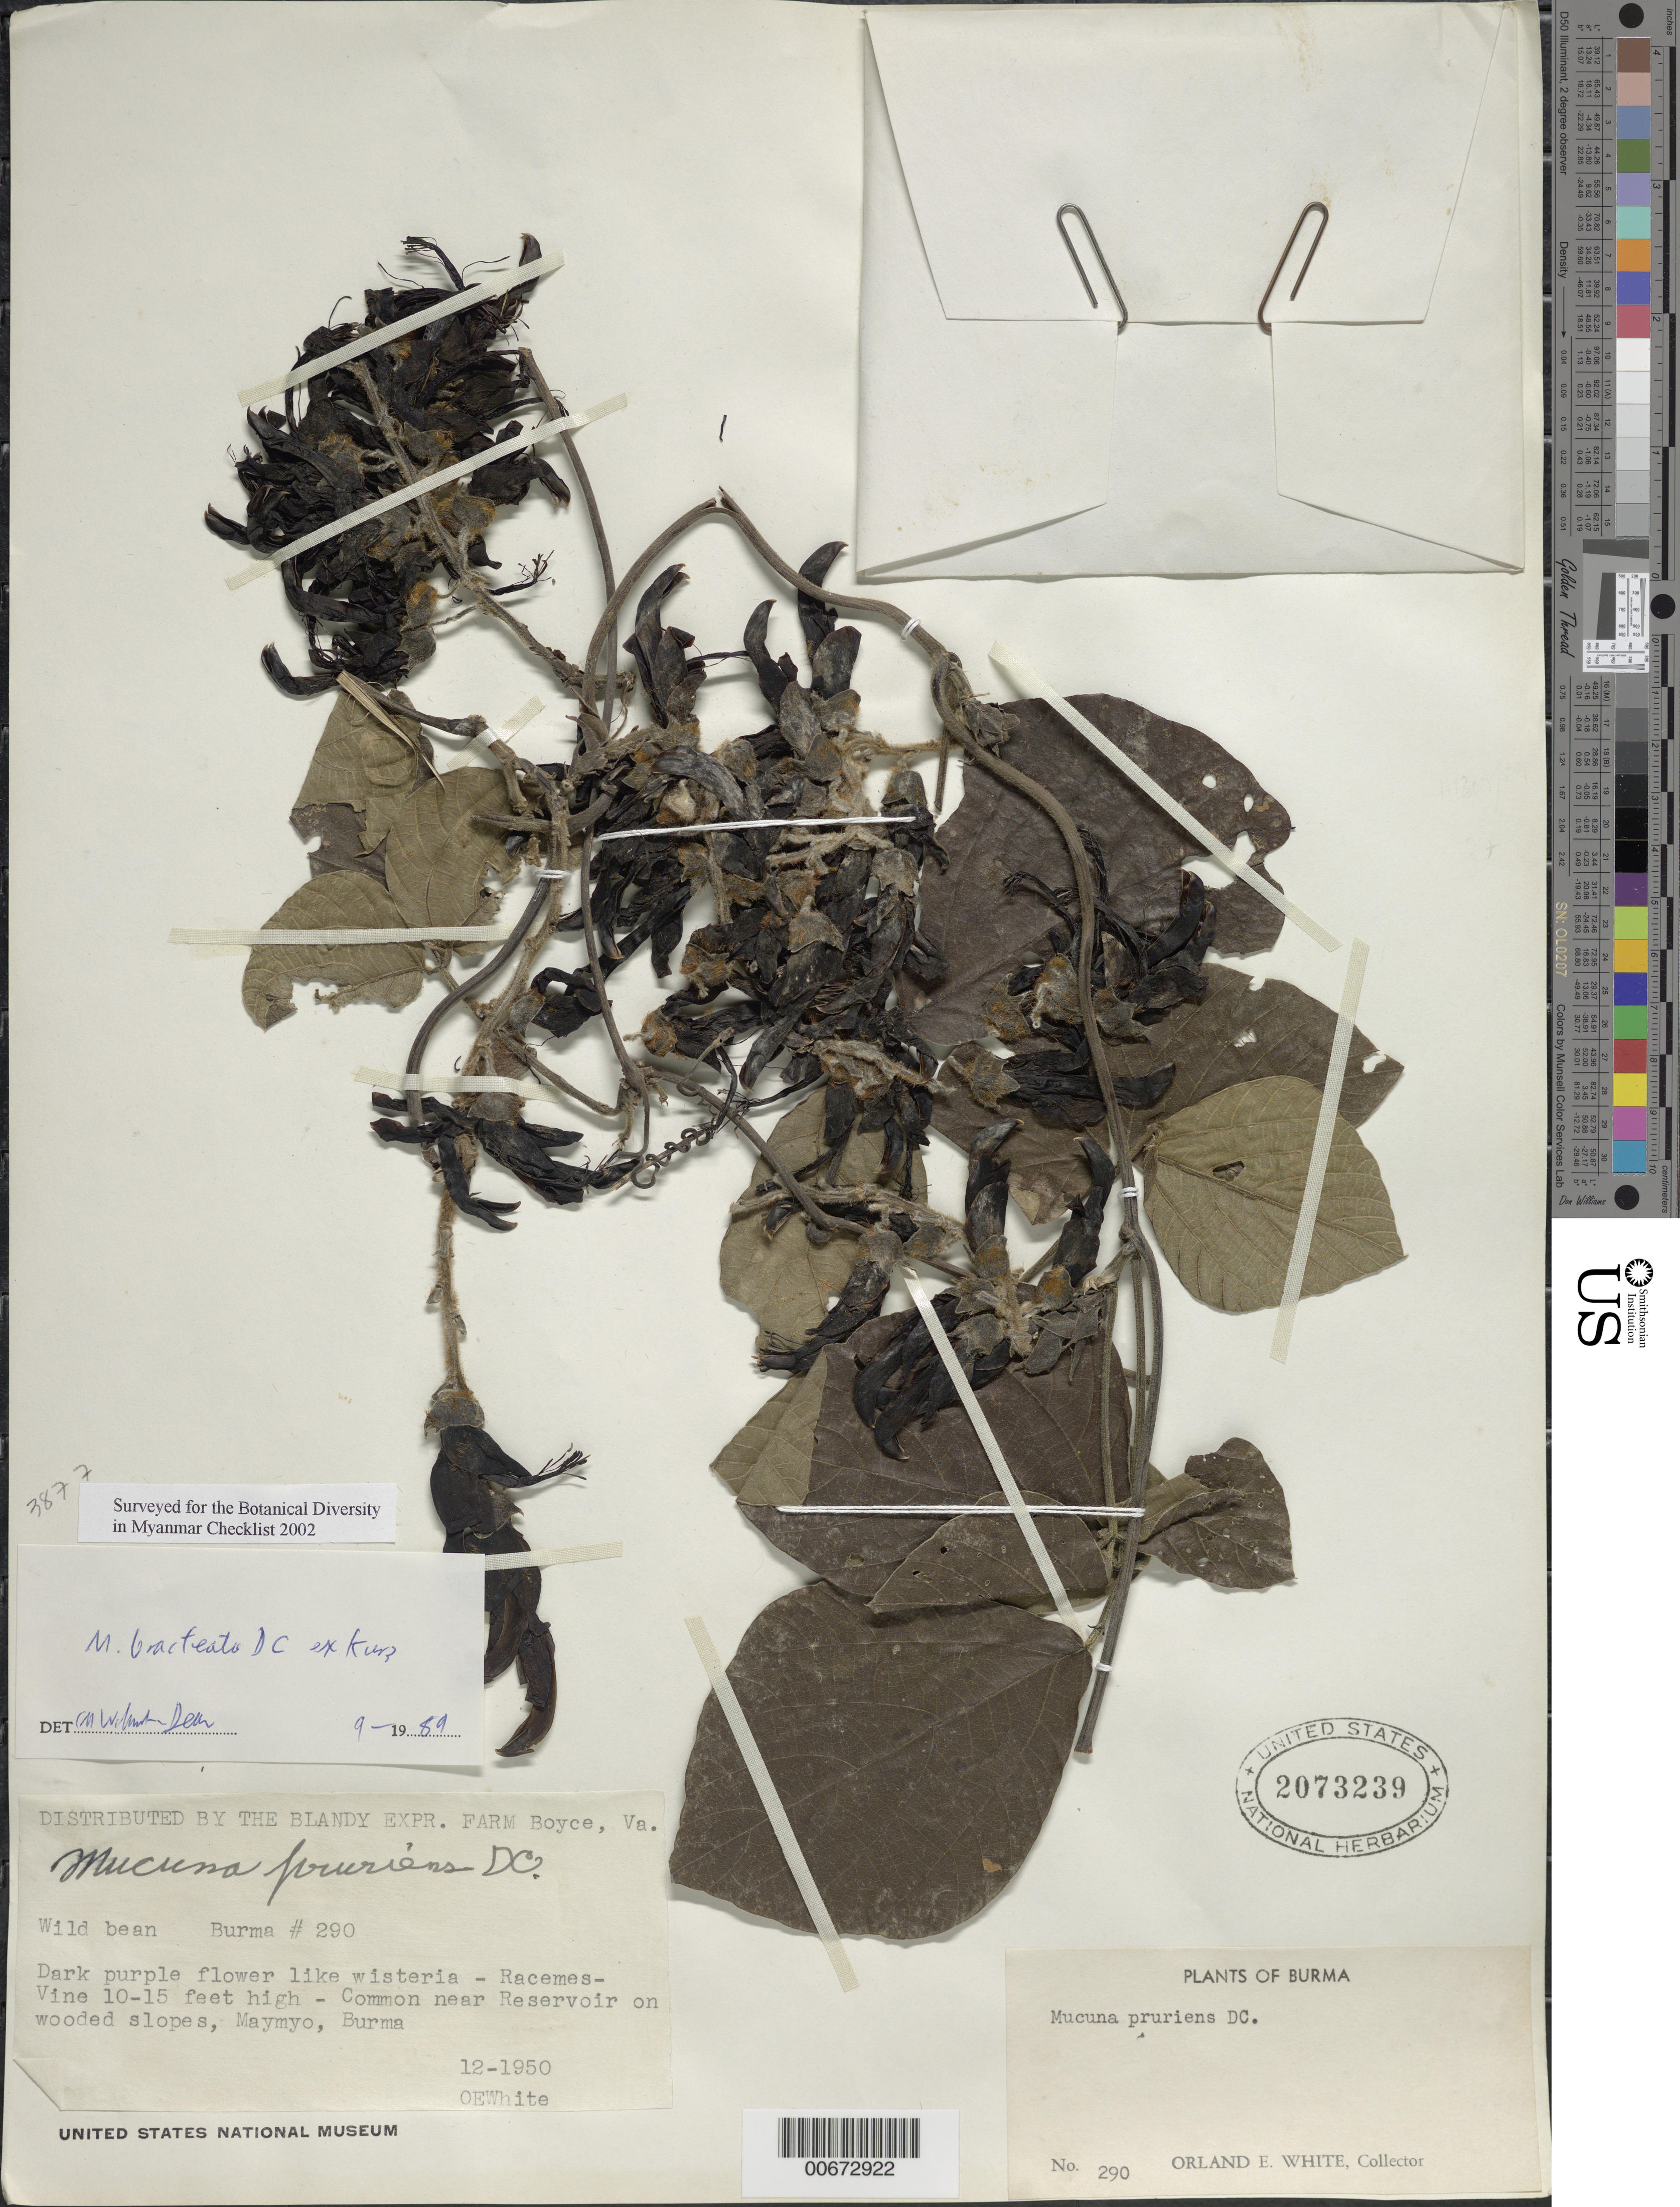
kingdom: Plantae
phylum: Tracheophyta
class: Magnoliopsida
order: Fabales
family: Fabaceae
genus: Mucuna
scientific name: Mucuna bracteata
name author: DC. ex Kurz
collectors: O. E. White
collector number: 290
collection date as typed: Dec 1950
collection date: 1950-12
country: Myanmar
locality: Maymyo, near reservoir.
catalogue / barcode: US 2073239